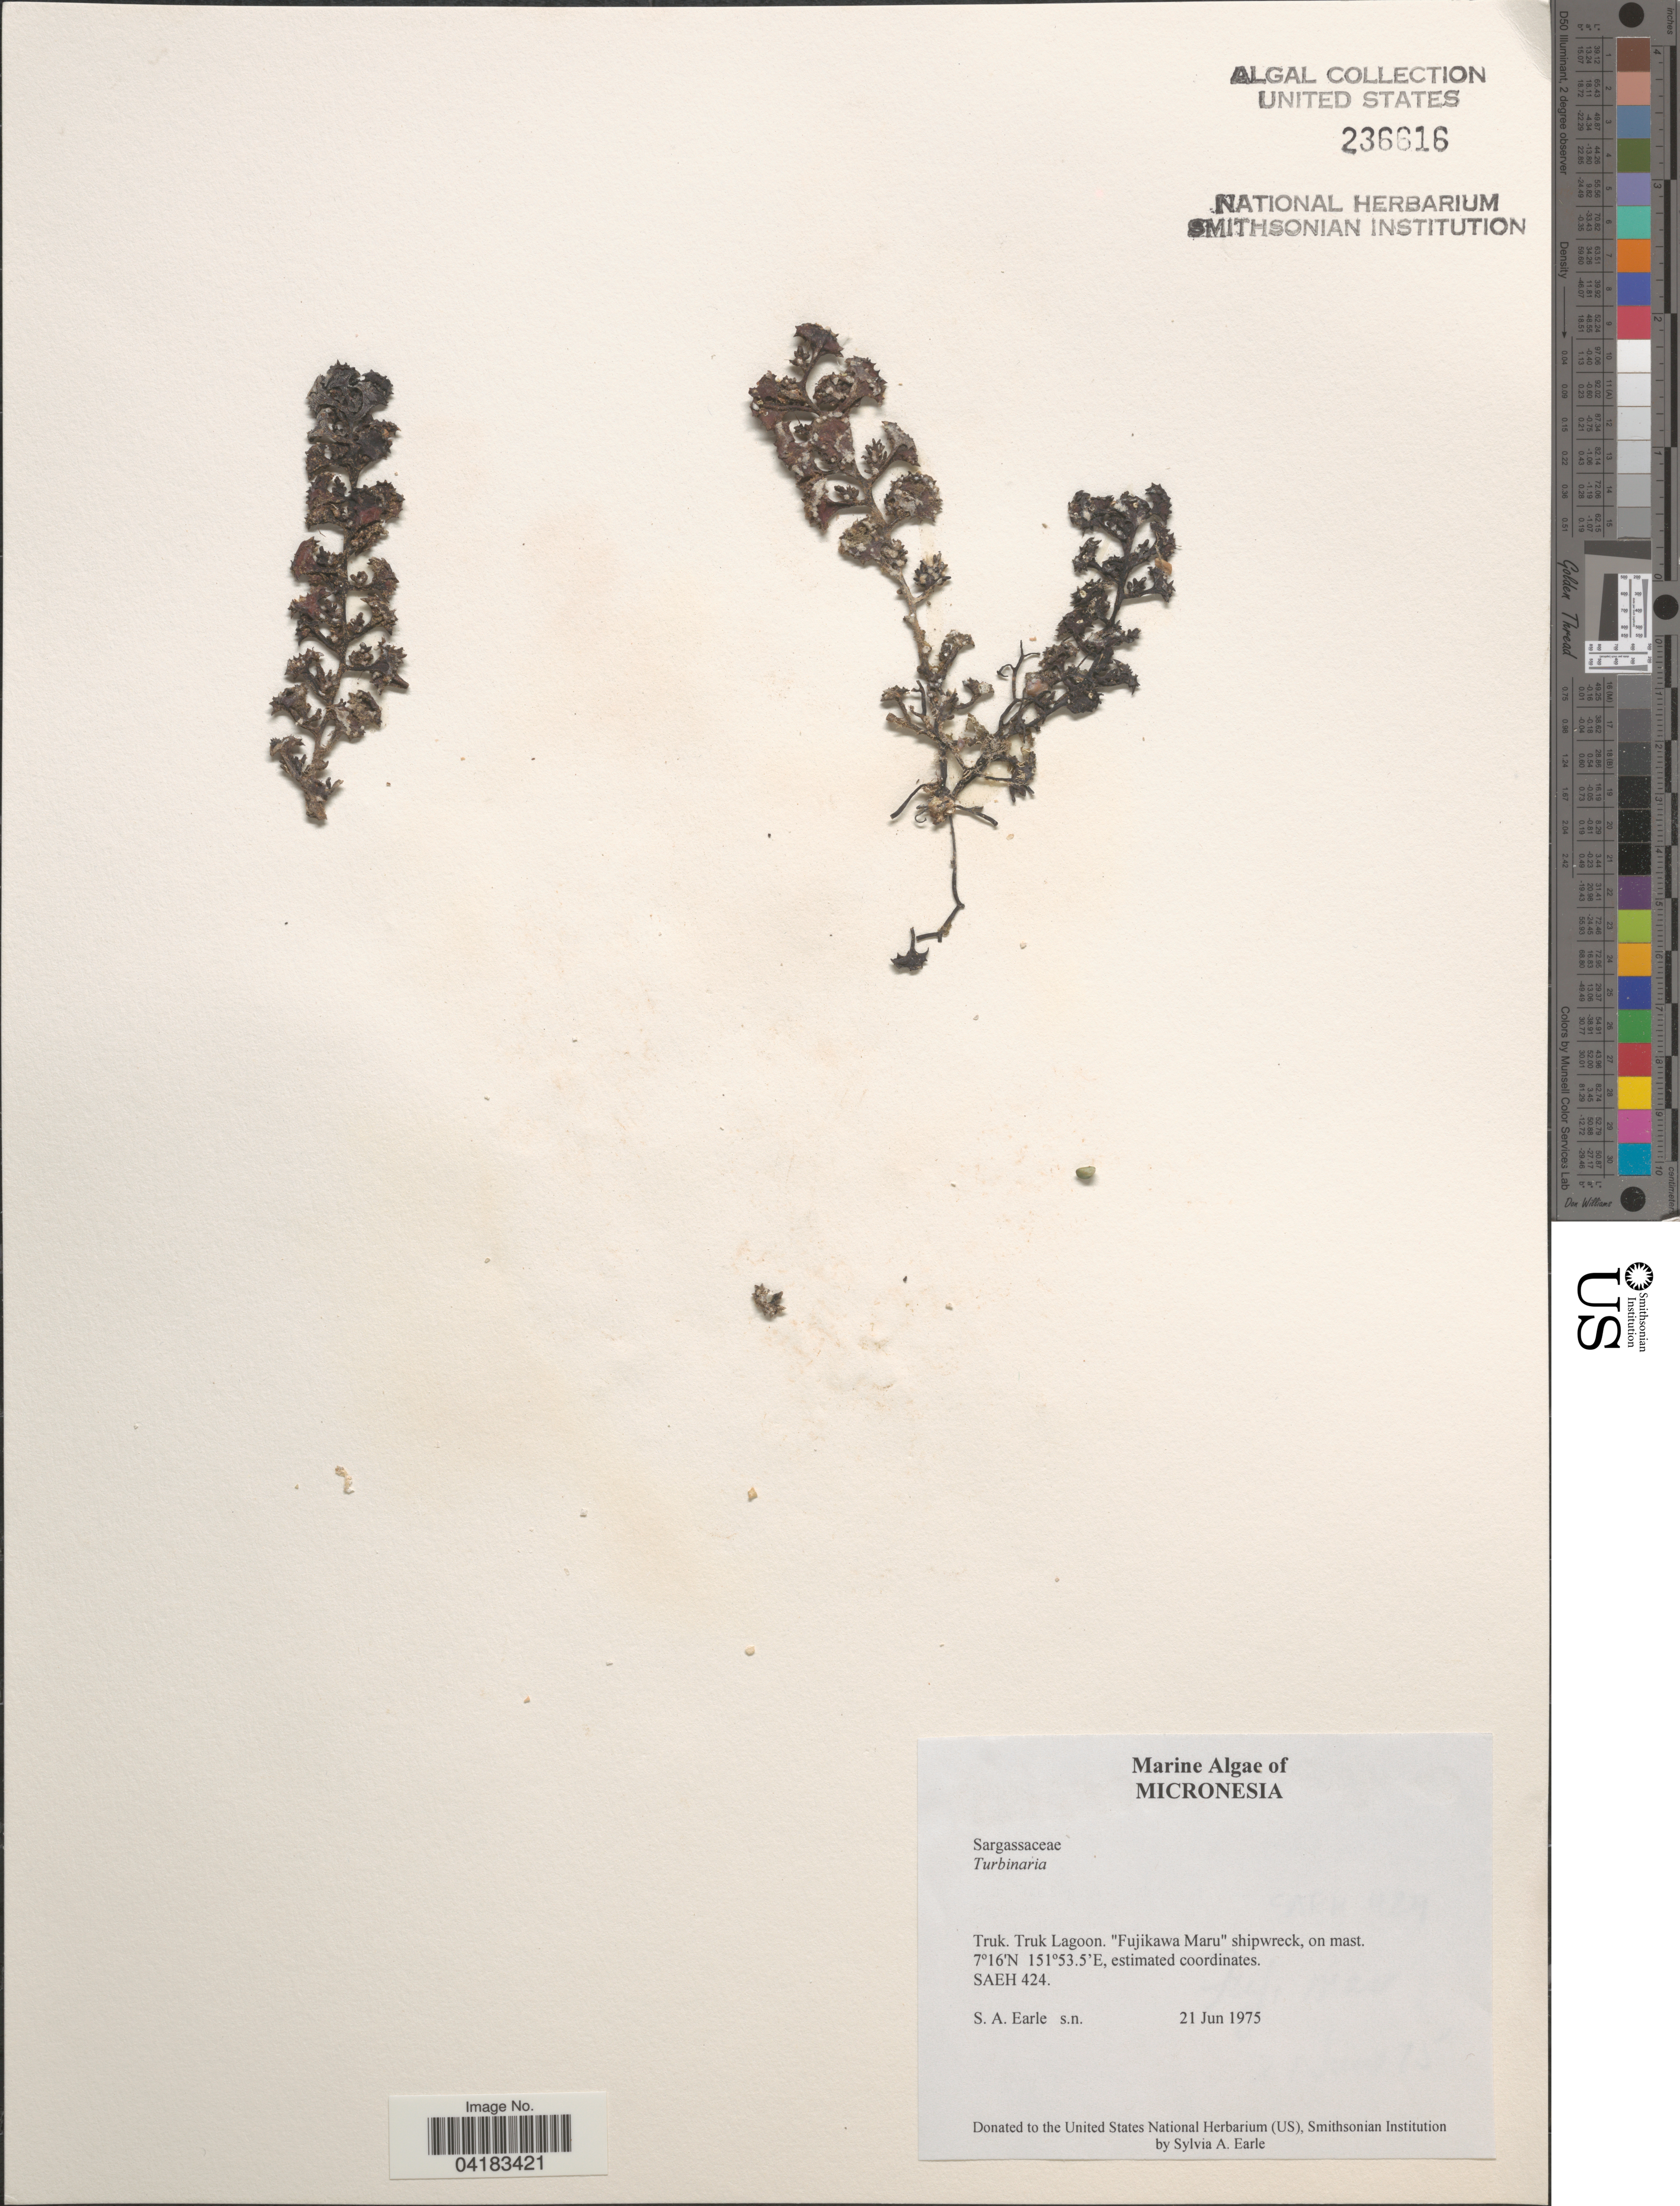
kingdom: Chromista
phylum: Ochrophyta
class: Phaeophyceae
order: Fucales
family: Sargassaceae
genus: Turbinaria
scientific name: Turbinaria sp.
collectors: S. A. Earle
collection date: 1975-06-21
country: Micronesia, Federated States of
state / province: Truk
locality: Truk Lagoon. "Fujikawa Maru" shipwreck, on mast. SAEH 424.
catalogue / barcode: US 236616